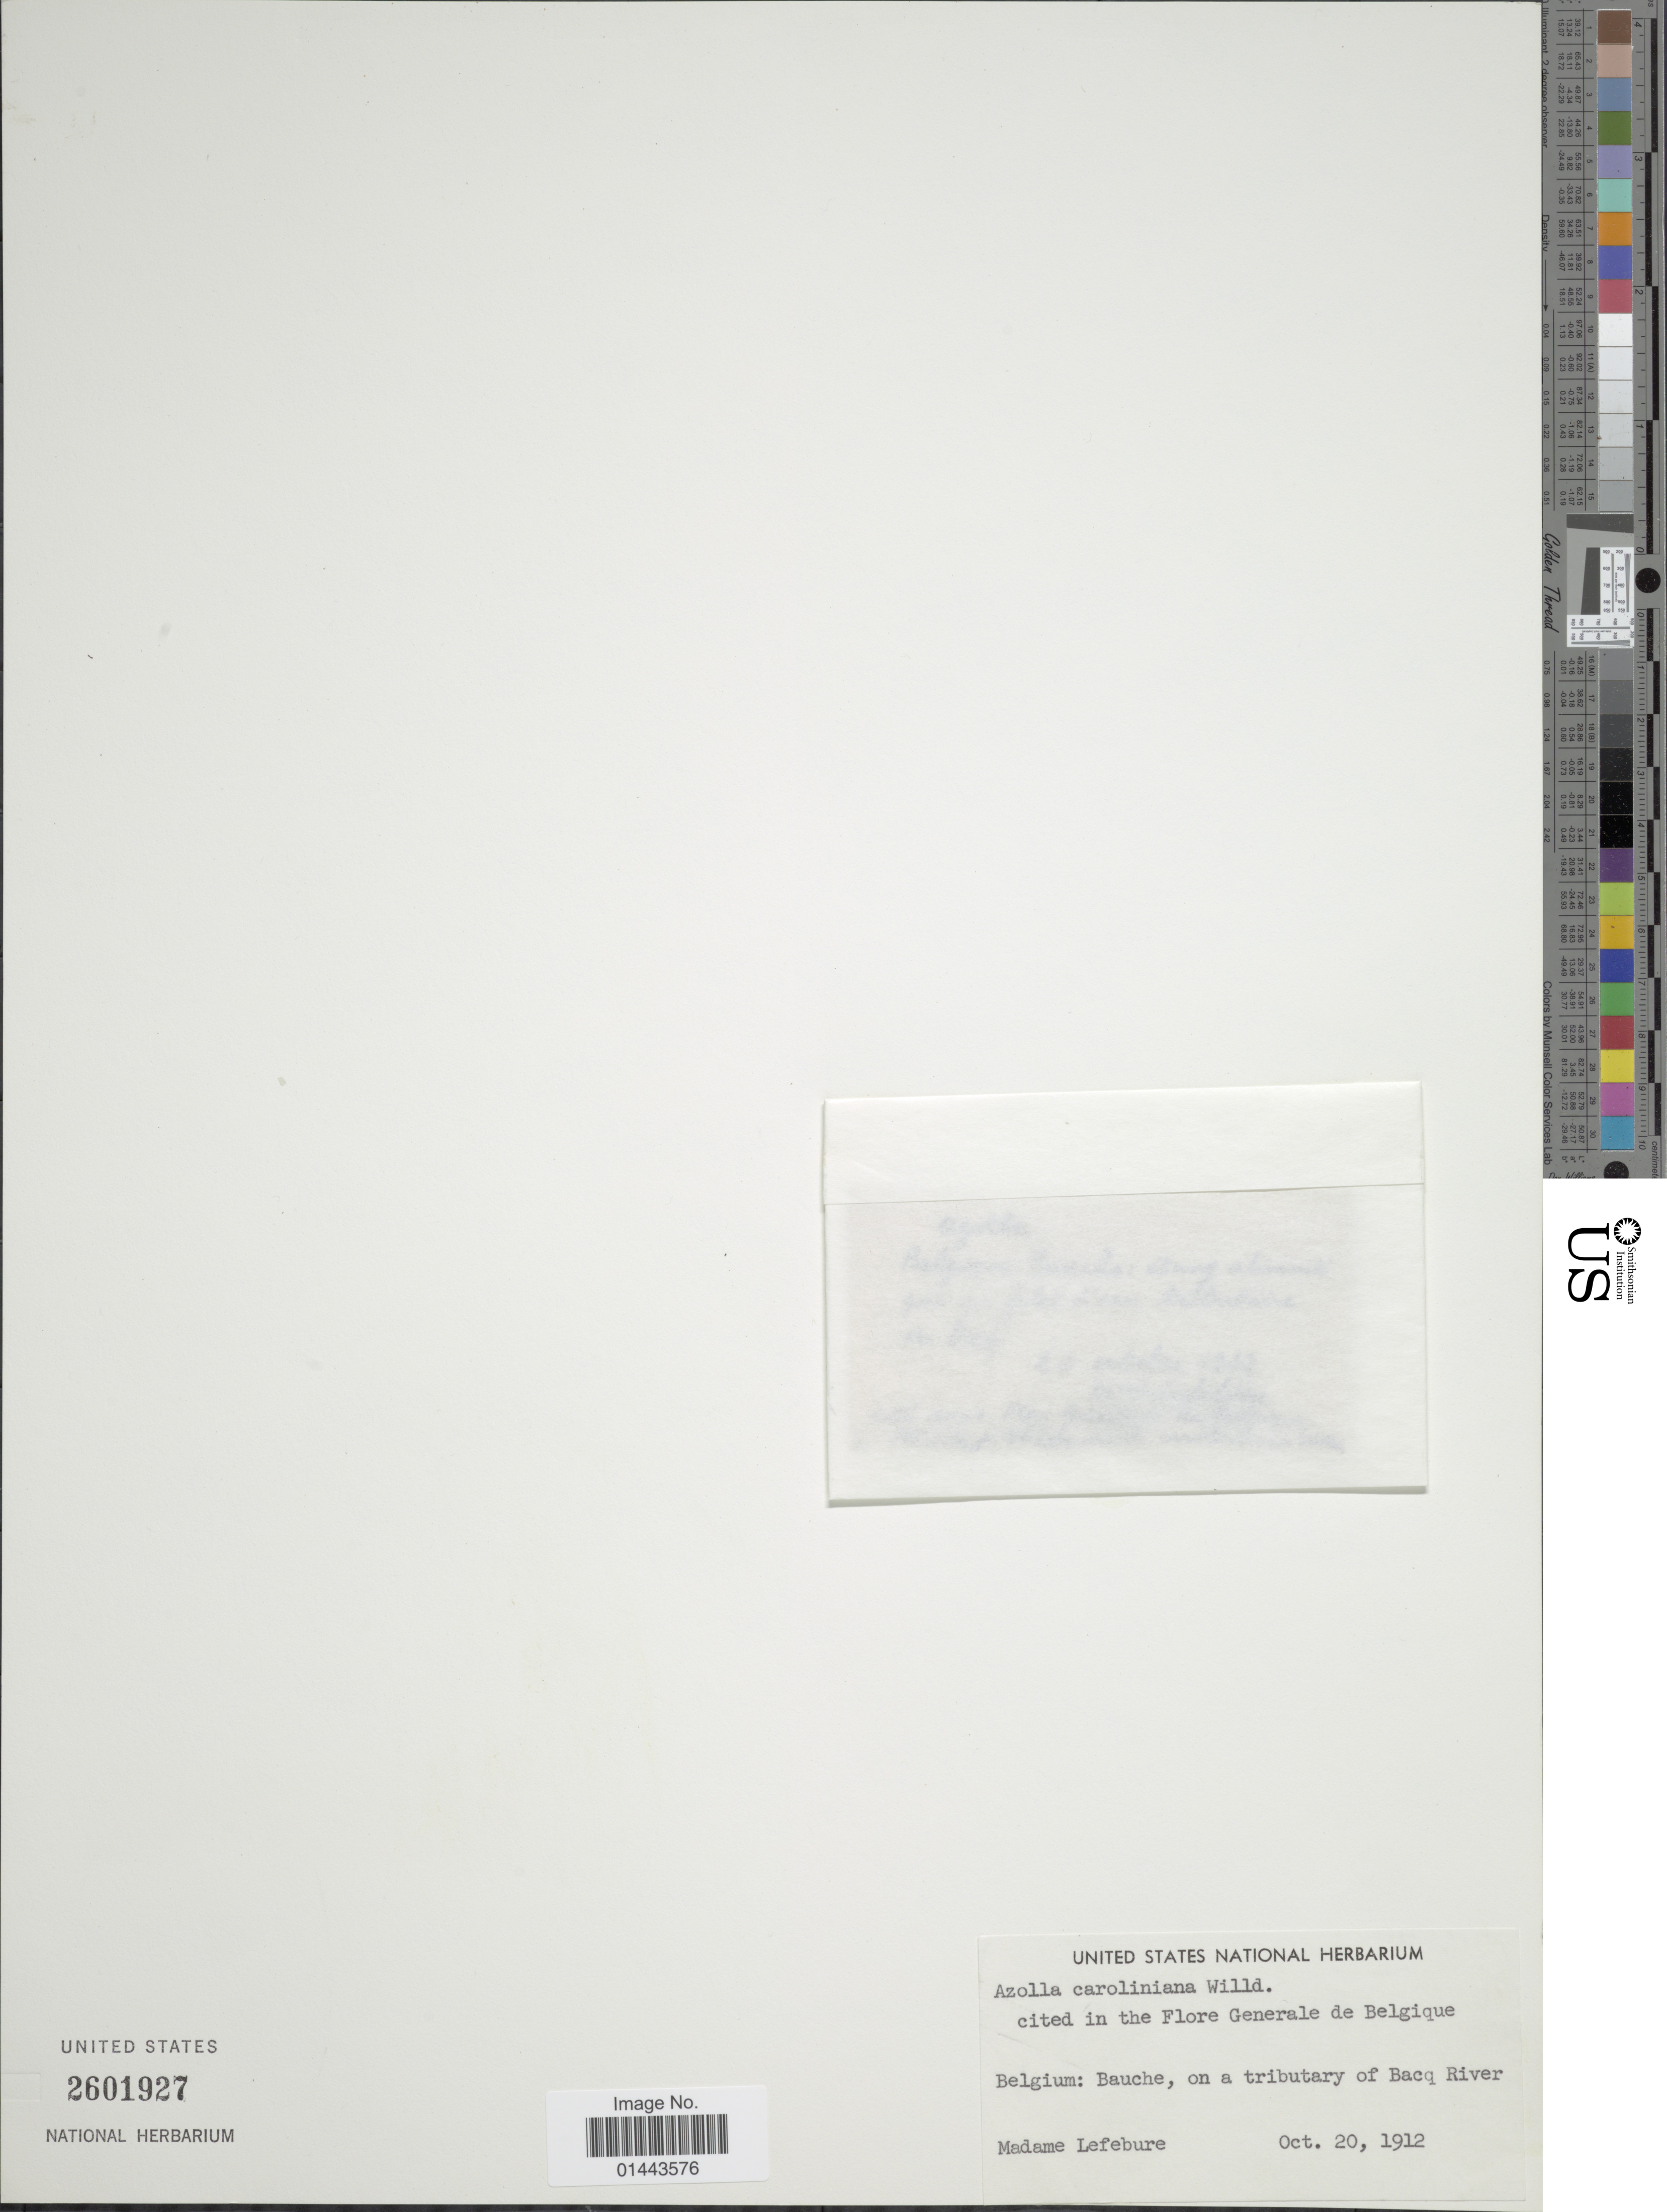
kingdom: Plantae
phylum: Tracheophyta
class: Polypodiopsida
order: Salviniales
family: Salviniaceae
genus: Azolla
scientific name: Azolla caroliniana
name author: Willd.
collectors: M. Lefebure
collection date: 1912-10-20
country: Belgium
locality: Bauche, on a tributary of Bacq River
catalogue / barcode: US 2601927